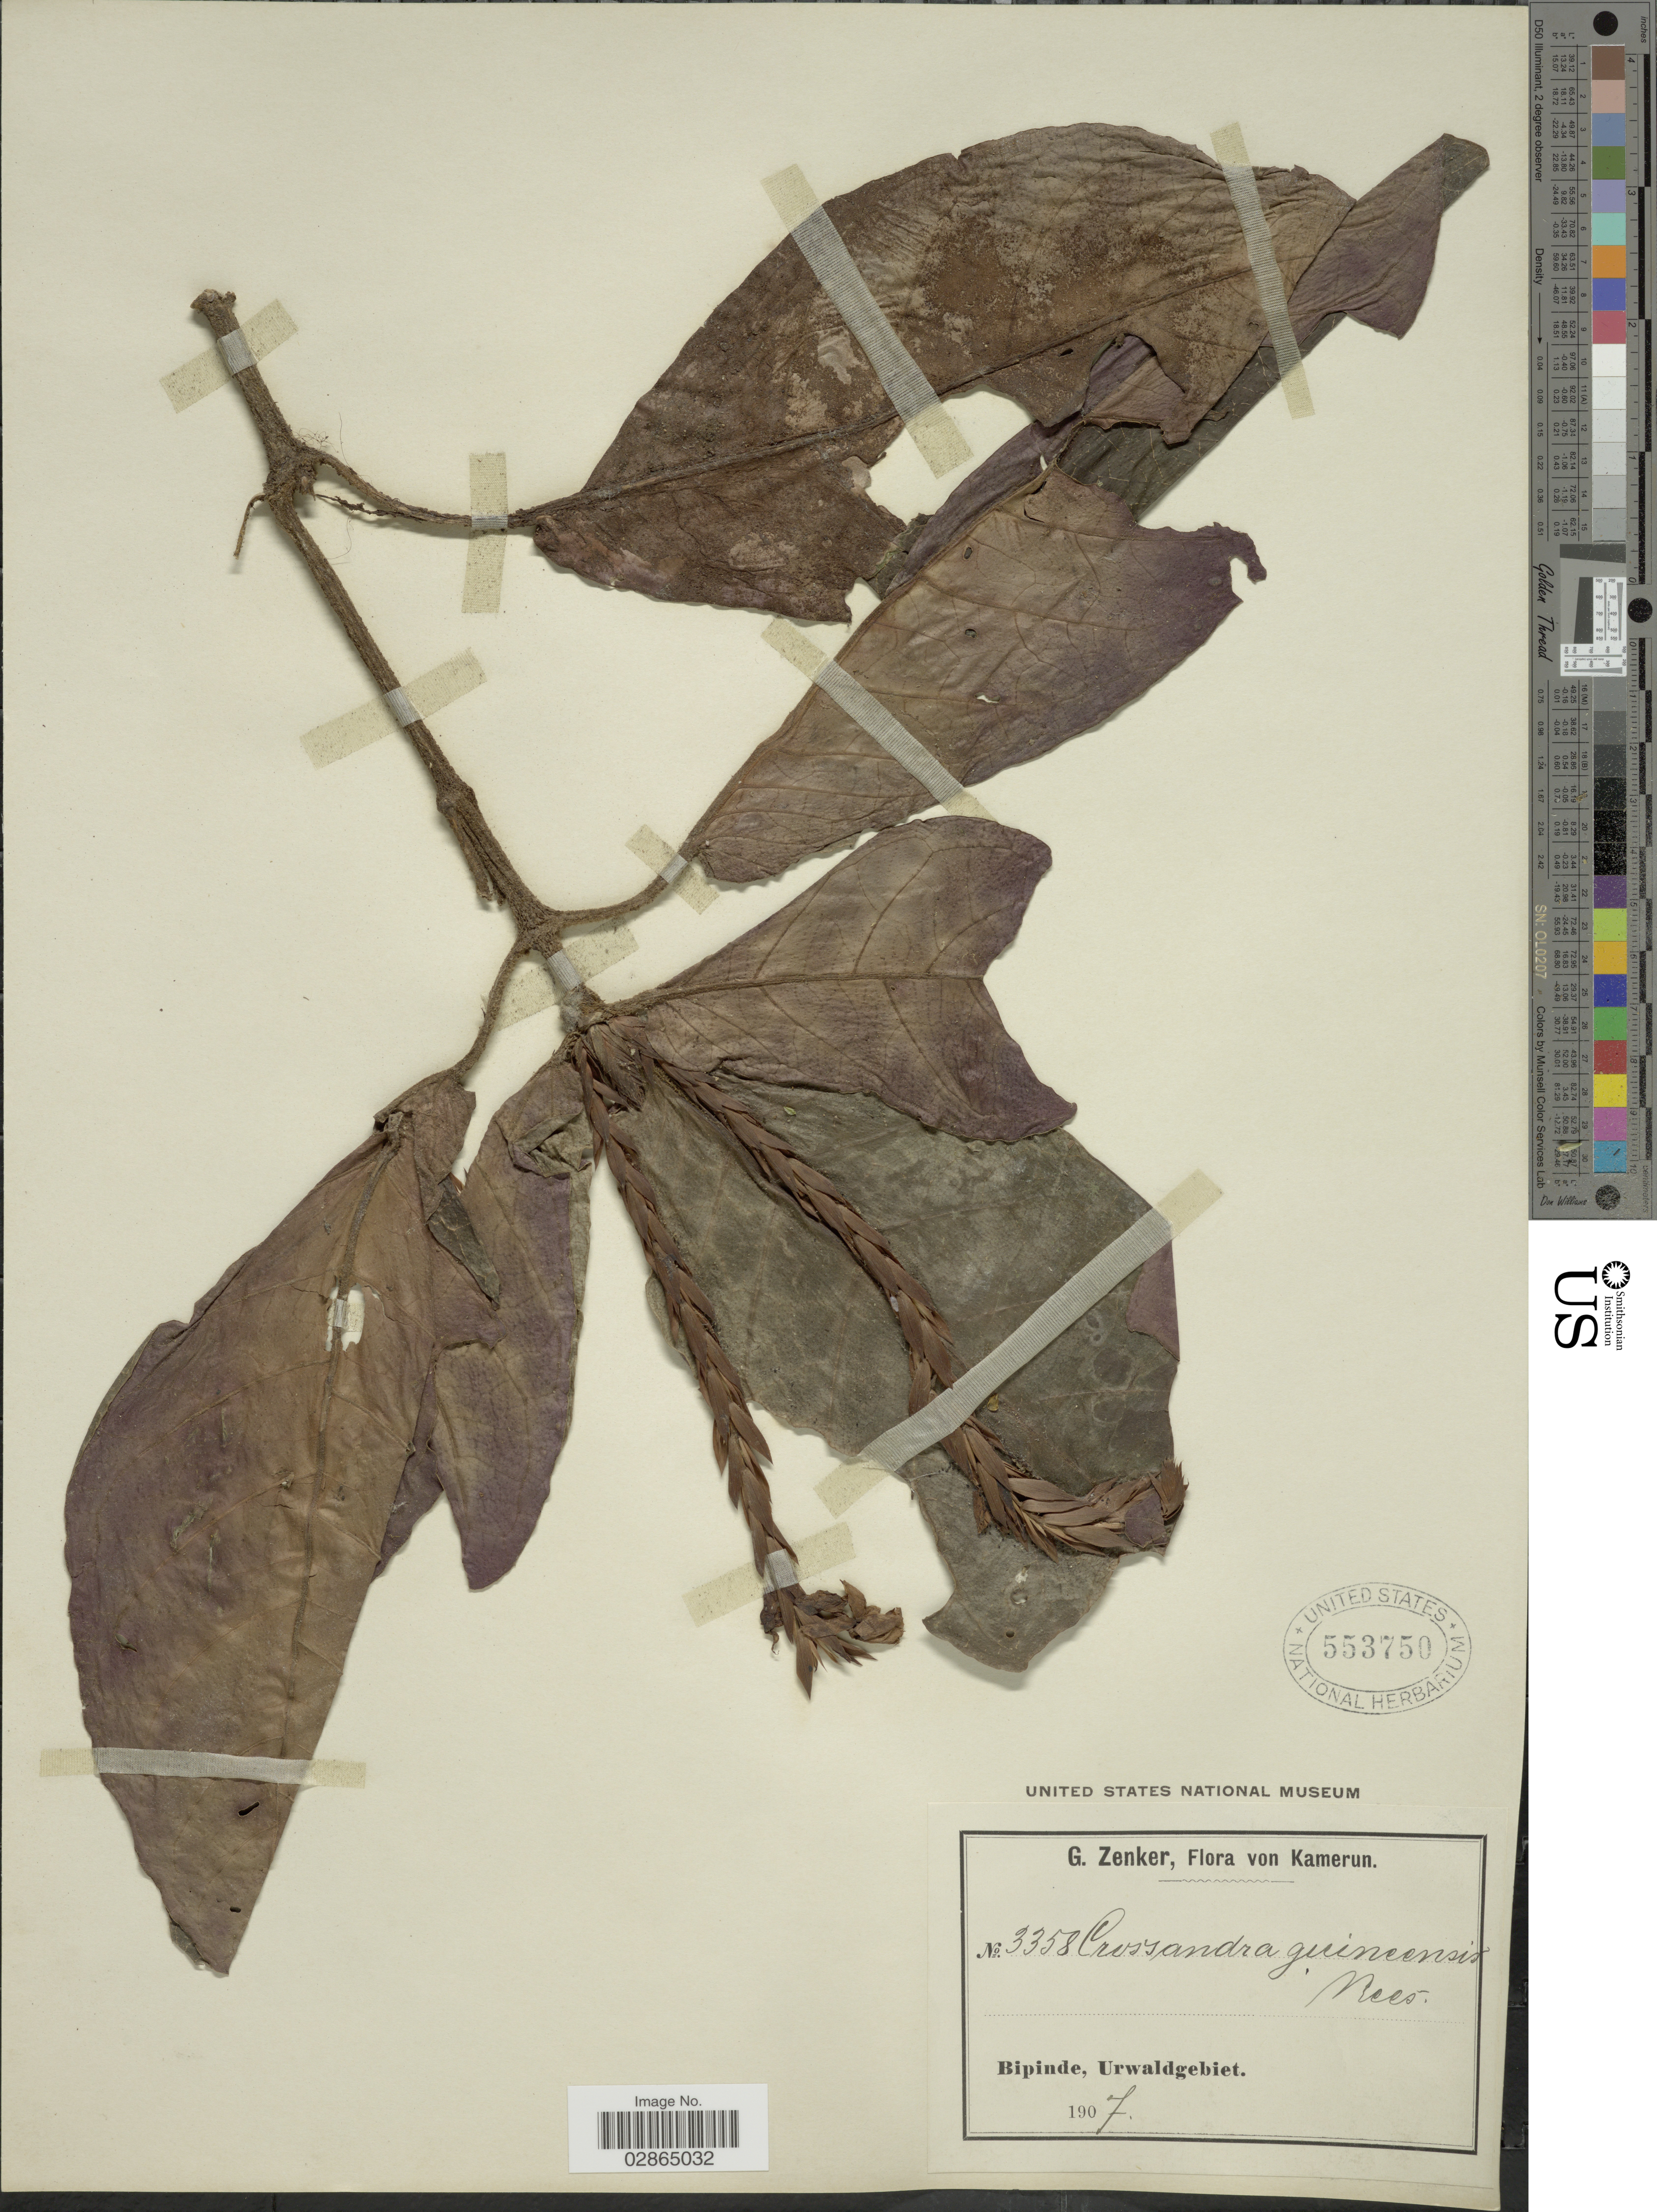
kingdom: Plantae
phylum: Tracheophyta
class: Magnoliopsida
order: Lamiales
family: Acanthaceae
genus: Crossandra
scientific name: Crossandra guineensis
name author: Nees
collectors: G. A. Zenker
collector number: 3358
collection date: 1907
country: Cameroon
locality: Kamerun. Bipinde, Urwaldgebiet.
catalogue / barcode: US 553750